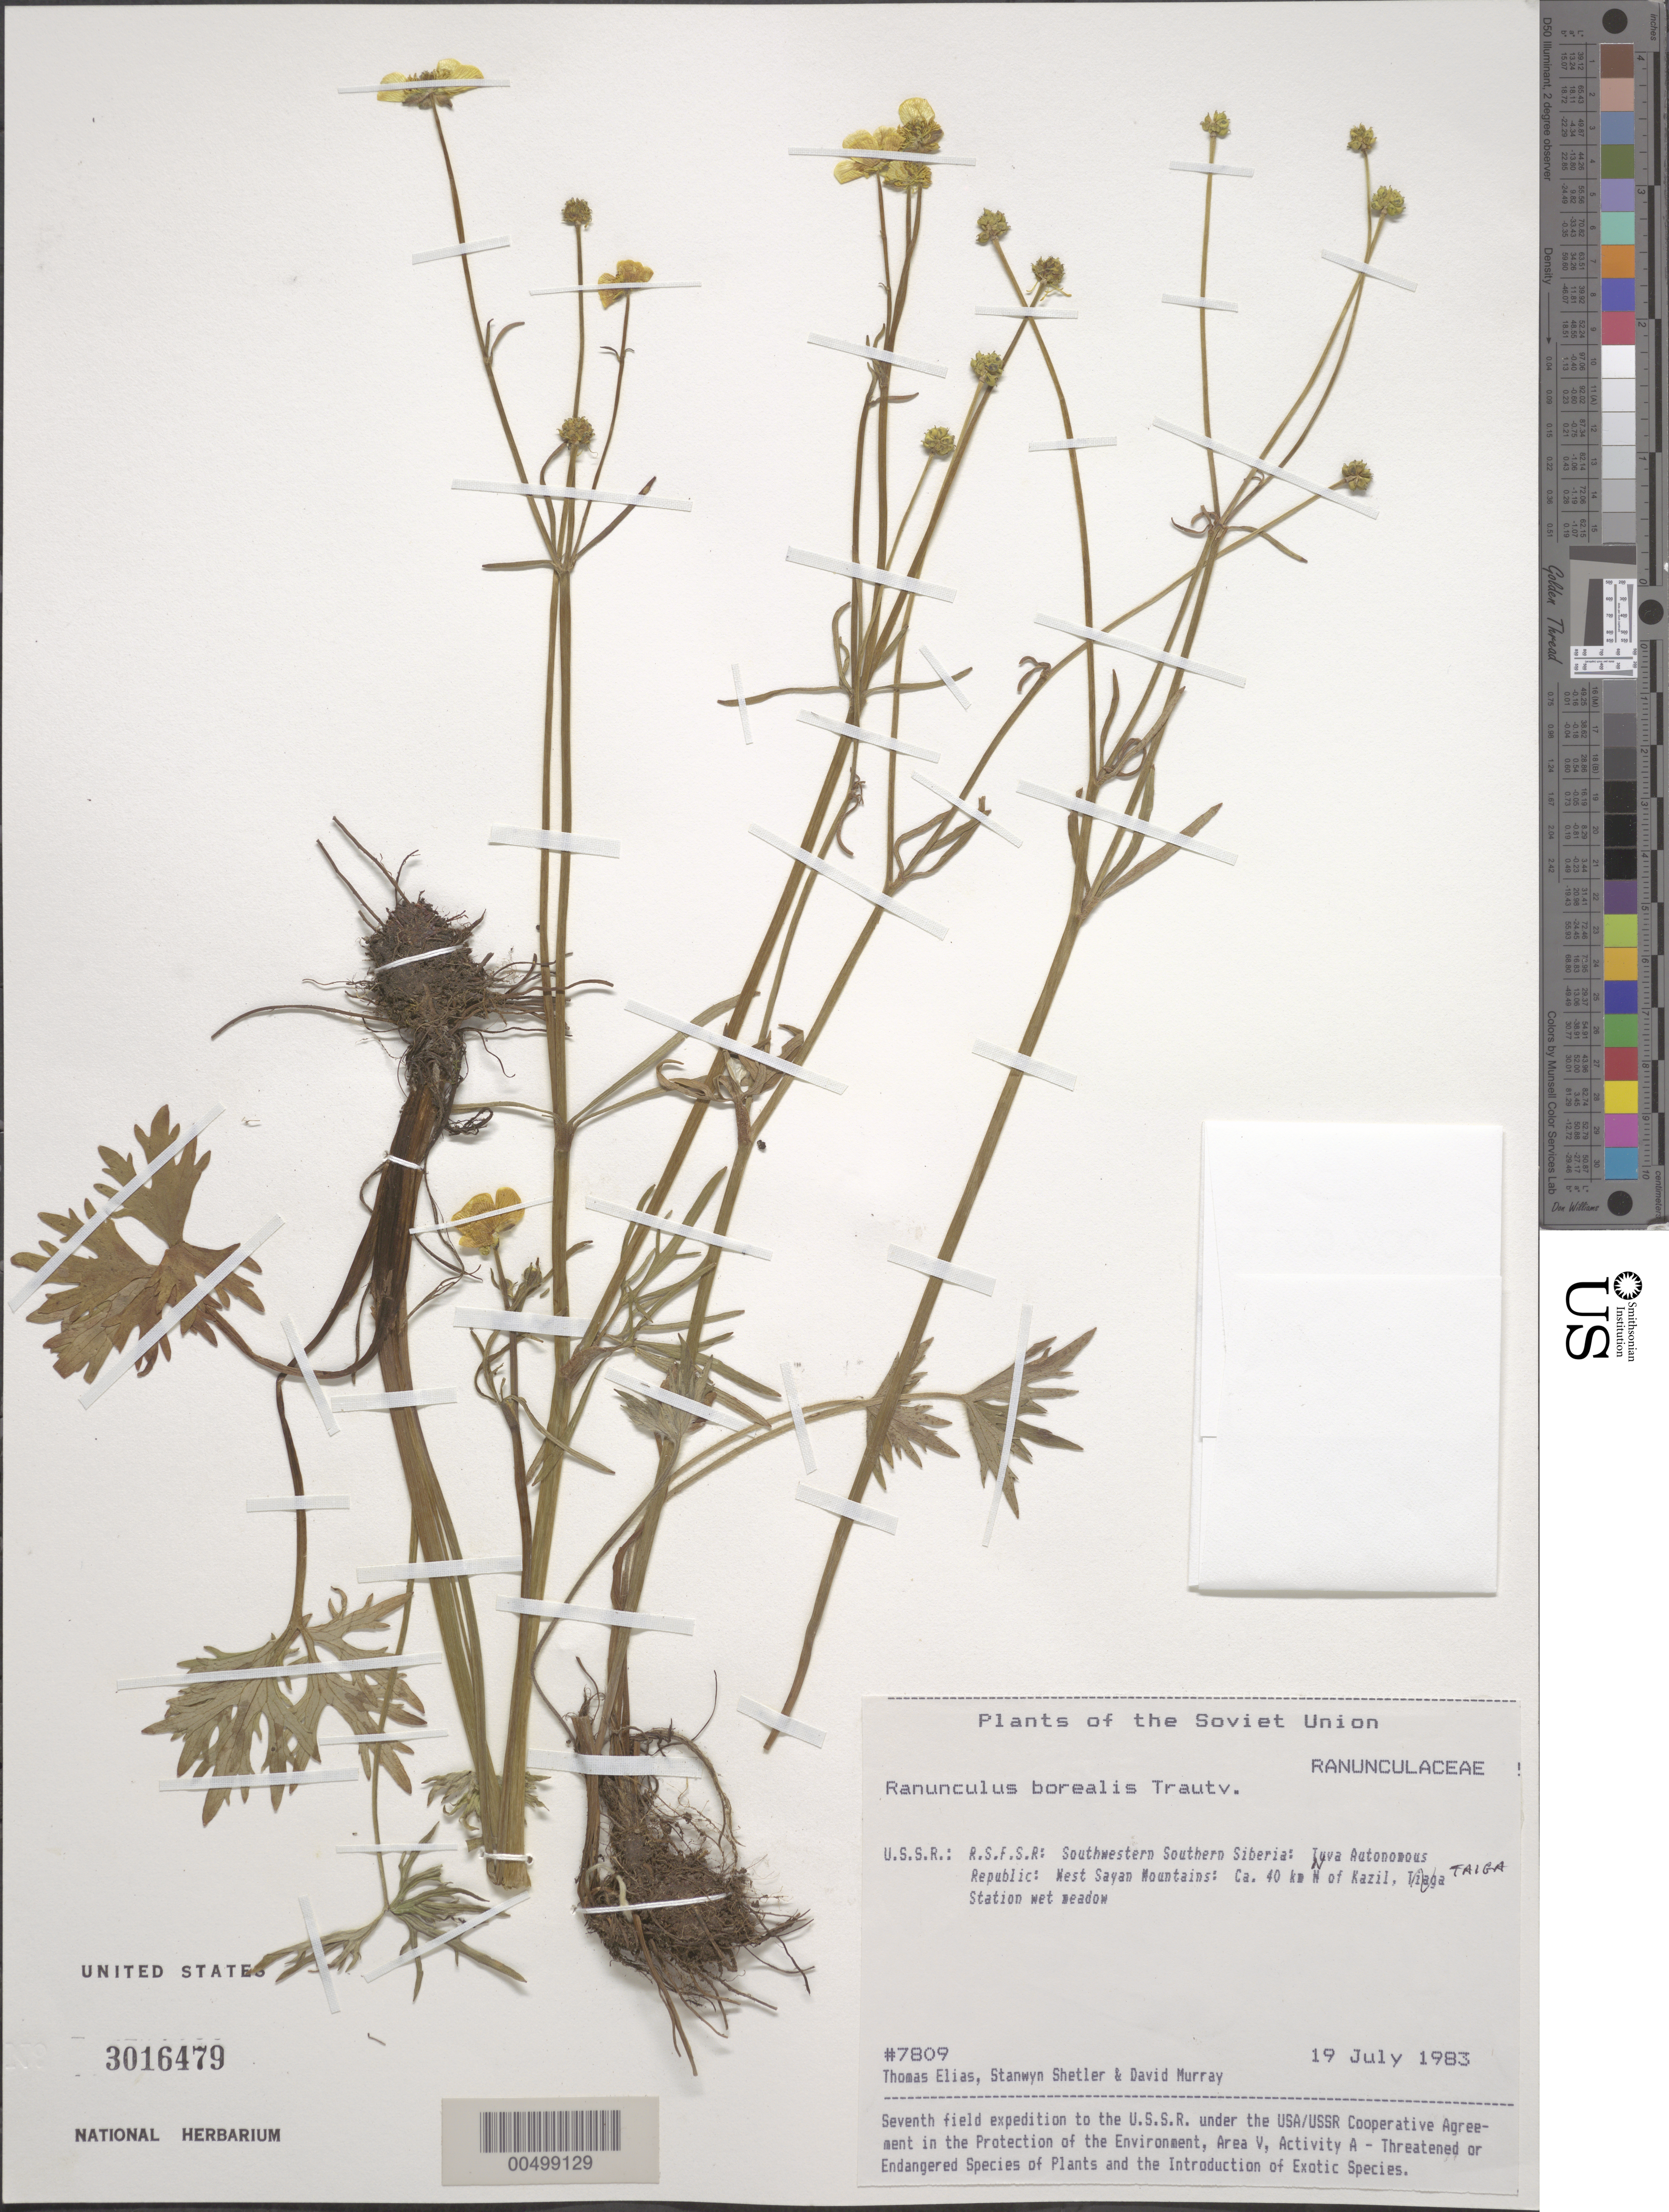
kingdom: Plantae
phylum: Tracheophyta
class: Magnoliopsida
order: Ranunculales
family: Ranunculaceae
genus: Ranunculus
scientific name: Ranunculus borealis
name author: Trautv.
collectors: T. Elias, S. Shetler & D. F. Murray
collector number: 7809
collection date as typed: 19 Jul 1983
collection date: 1983-07-19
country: Russian Federation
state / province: Tuva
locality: West Sayan Mountains, ca. 40 km N of Kazil [Kyzyl], Taiga Station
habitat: wet meadow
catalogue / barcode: US 3016479